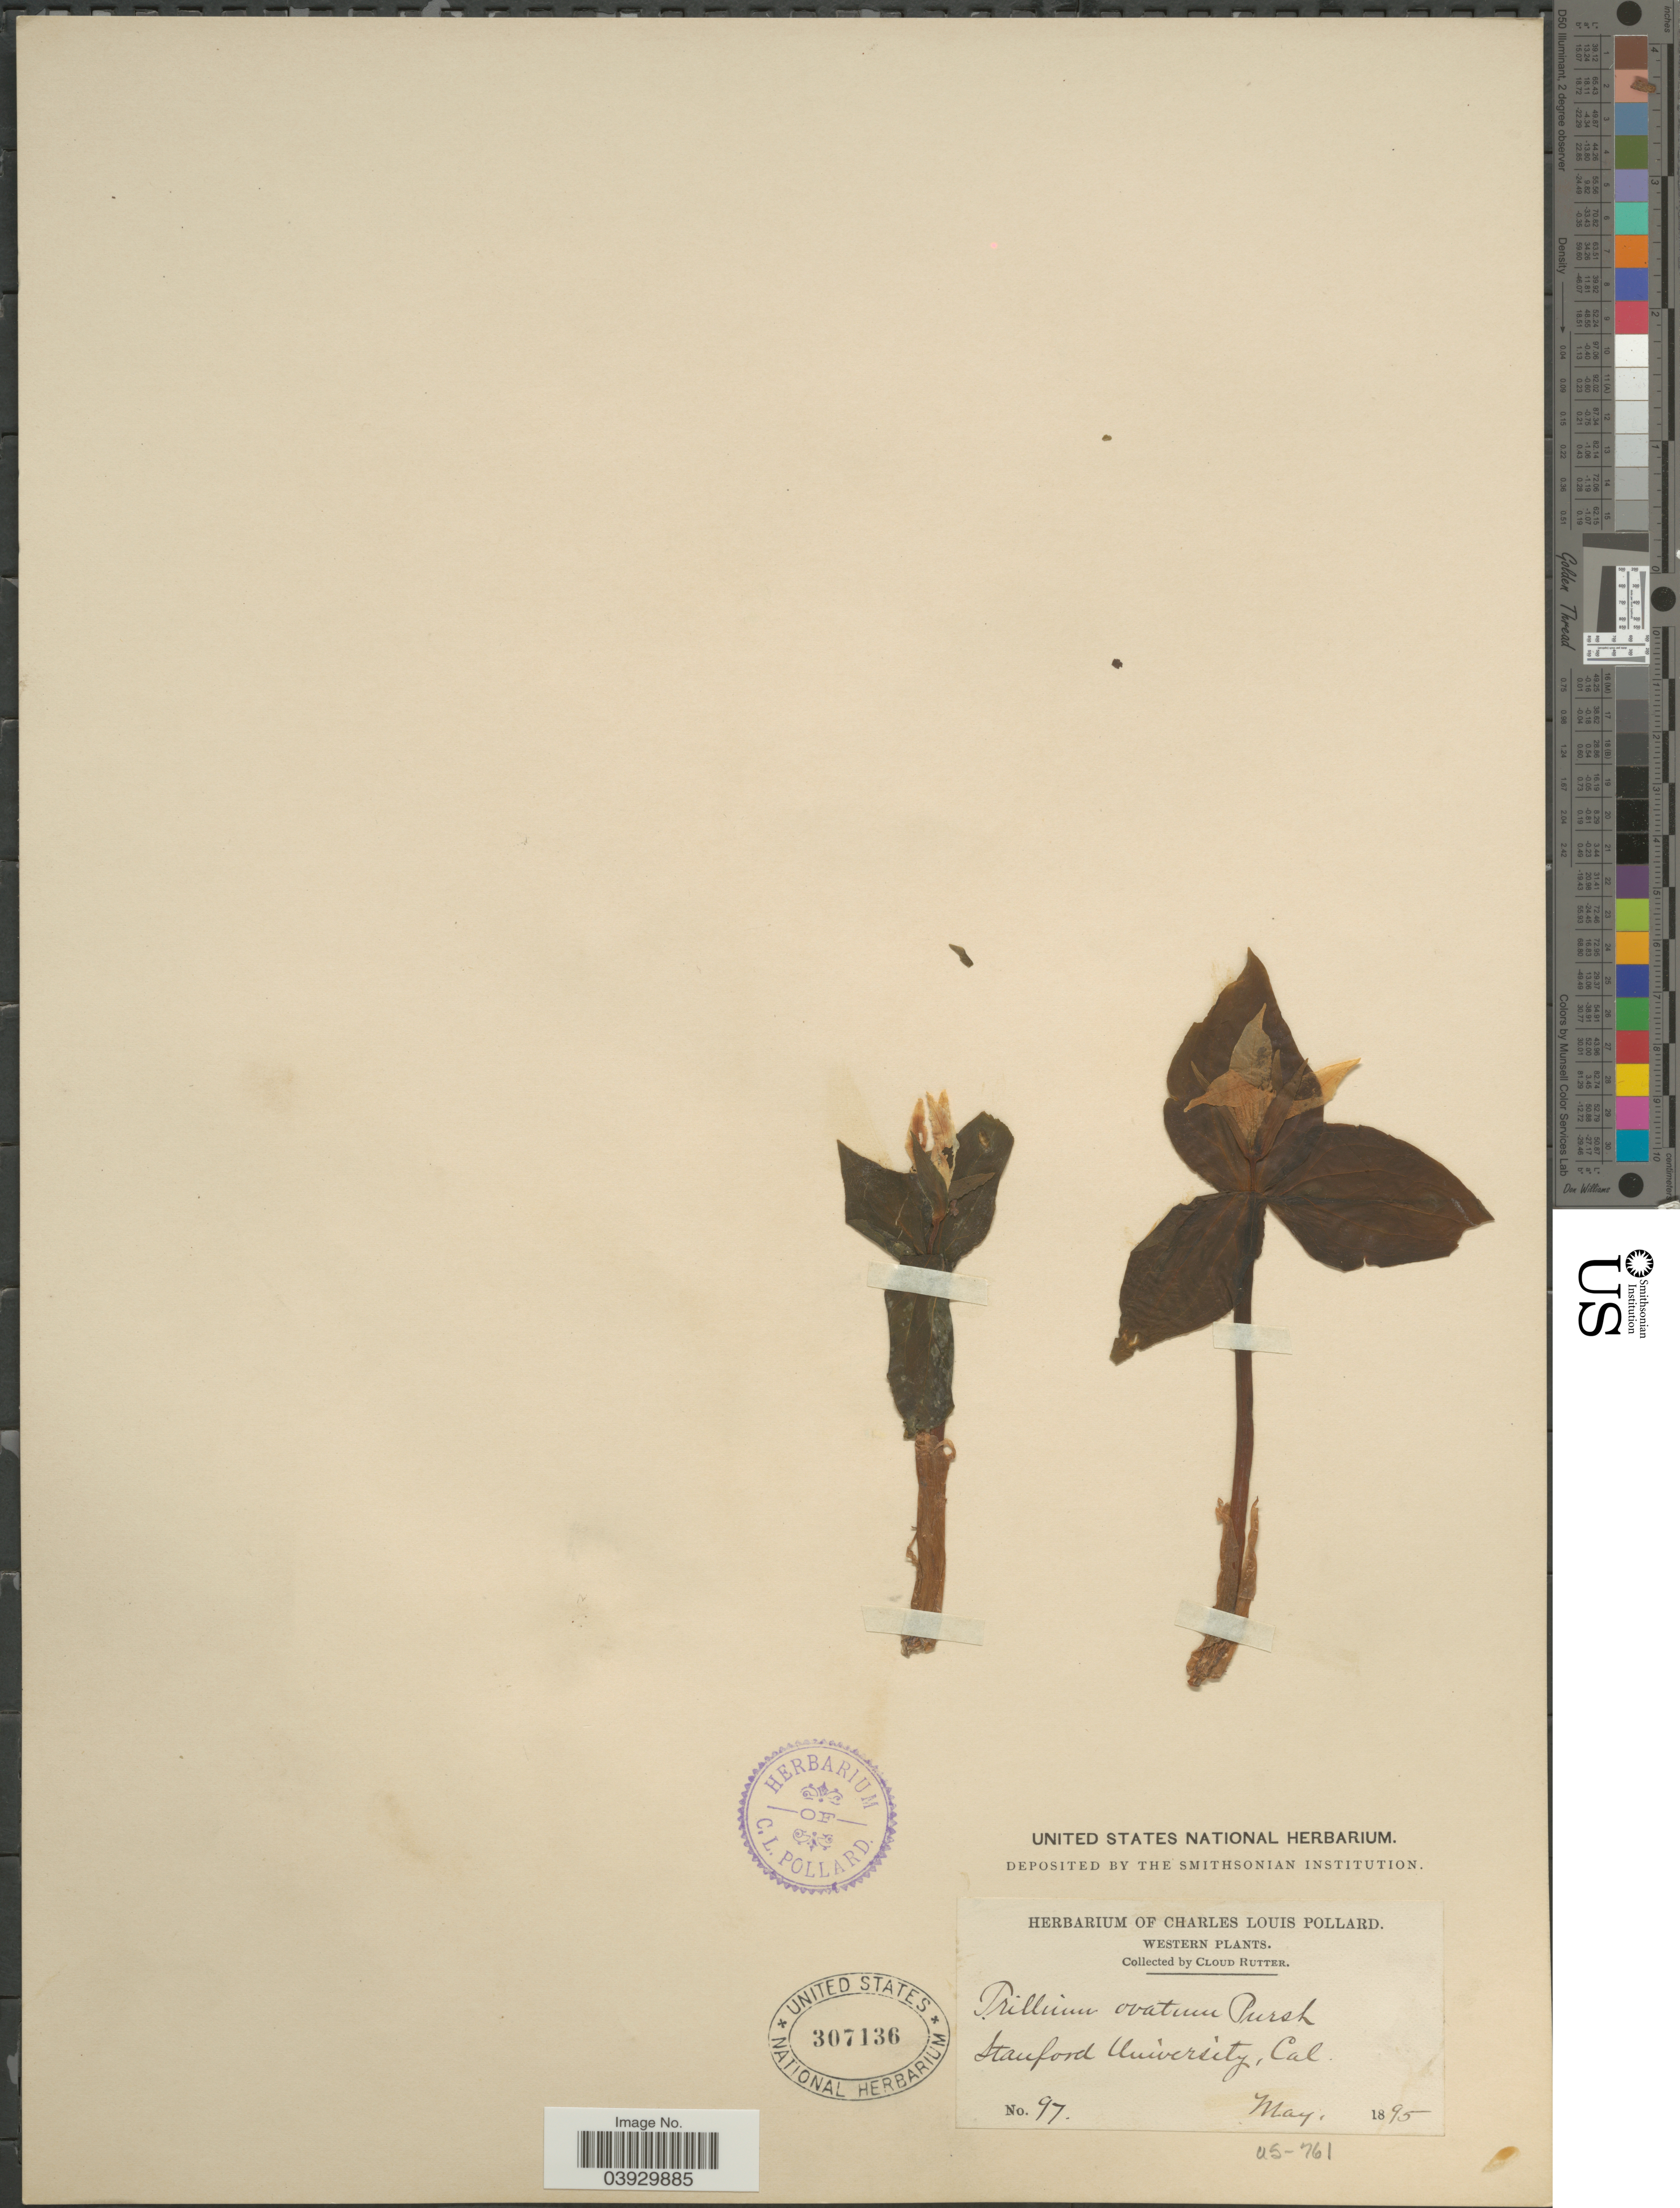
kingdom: Plantae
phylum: Tracheophyta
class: Liliopsida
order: Liliales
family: Melanthiaceae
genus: Trillium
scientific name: Trillium ovatum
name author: Pursh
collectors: C. Rutter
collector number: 97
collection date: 1895-05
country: United States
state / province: California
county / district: Santa Clara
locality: Western. Stanford University.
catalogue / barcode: US 307136